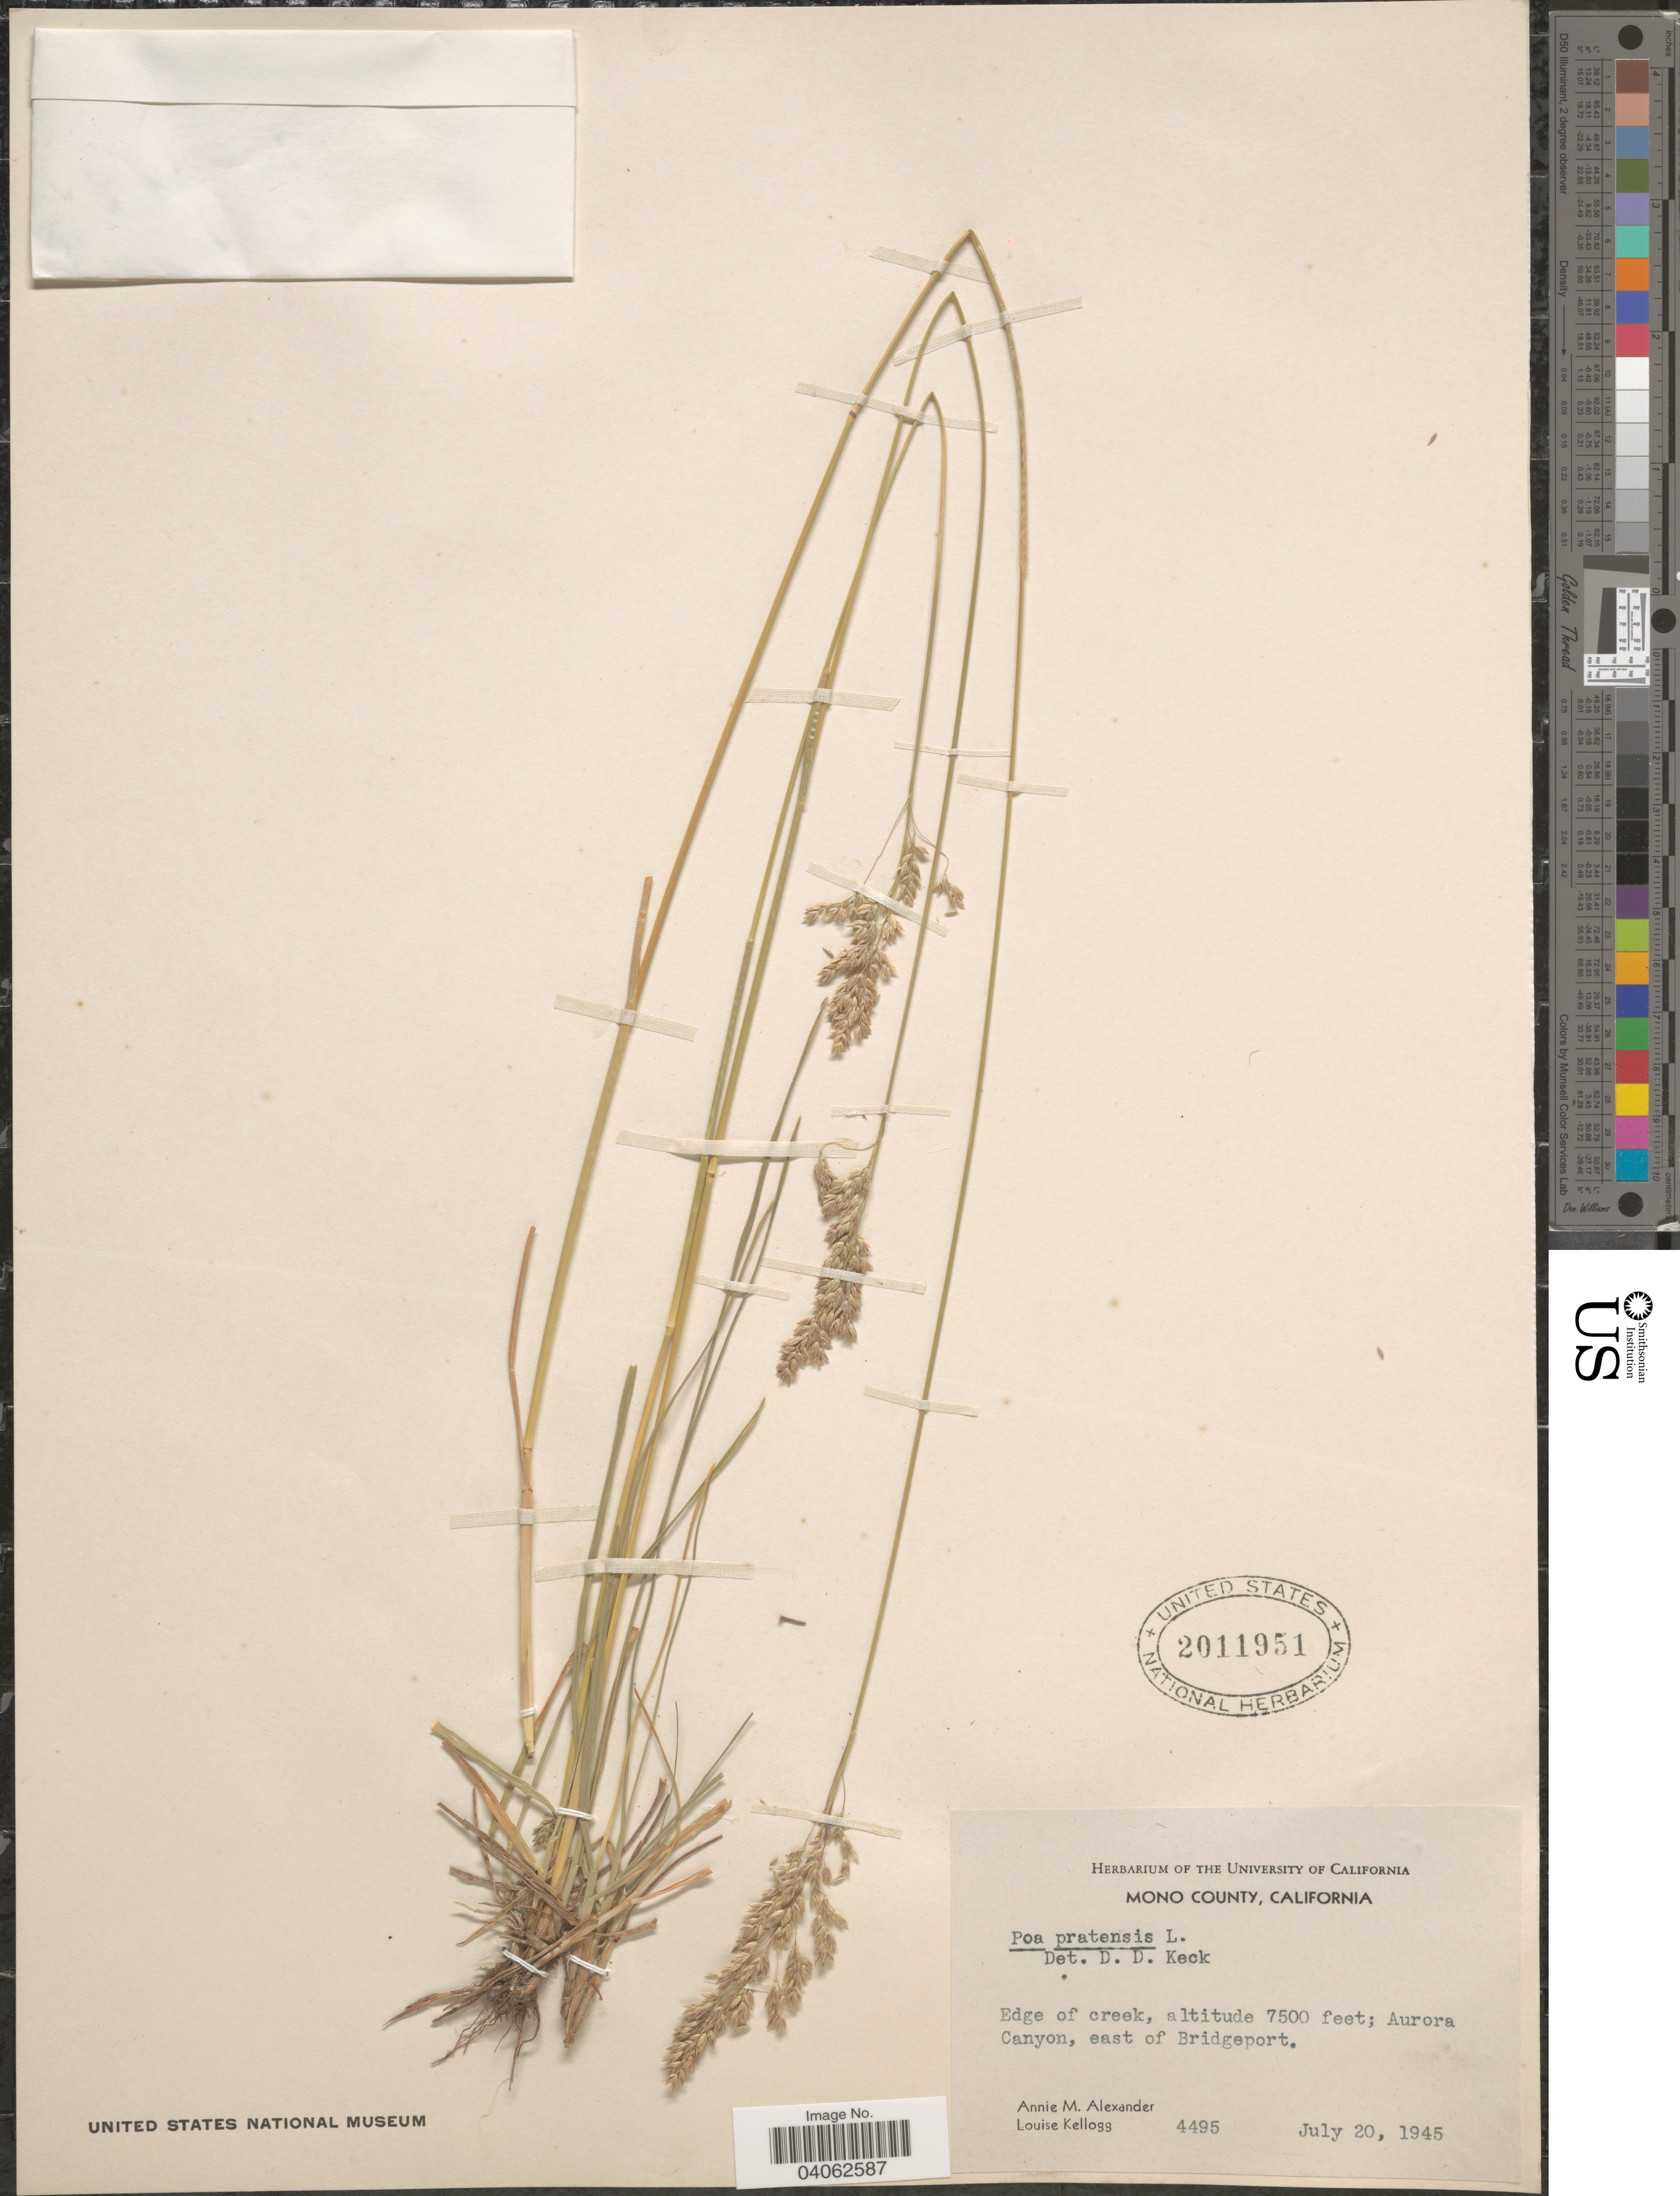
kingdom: Plantae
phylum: Tracheophyta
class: Liliopsida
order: Poales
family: Poaceae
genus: Poa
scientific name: Poa pratensis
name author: L.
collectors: A. M. Alexander & L. Kellogg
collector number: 4495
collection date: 1945-07-20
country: United States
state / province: California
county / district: Mono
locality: Mono County. Edge of creek; Aurora Canyon, east of Bridgeport.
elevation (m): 2286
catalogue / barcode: US 2011951